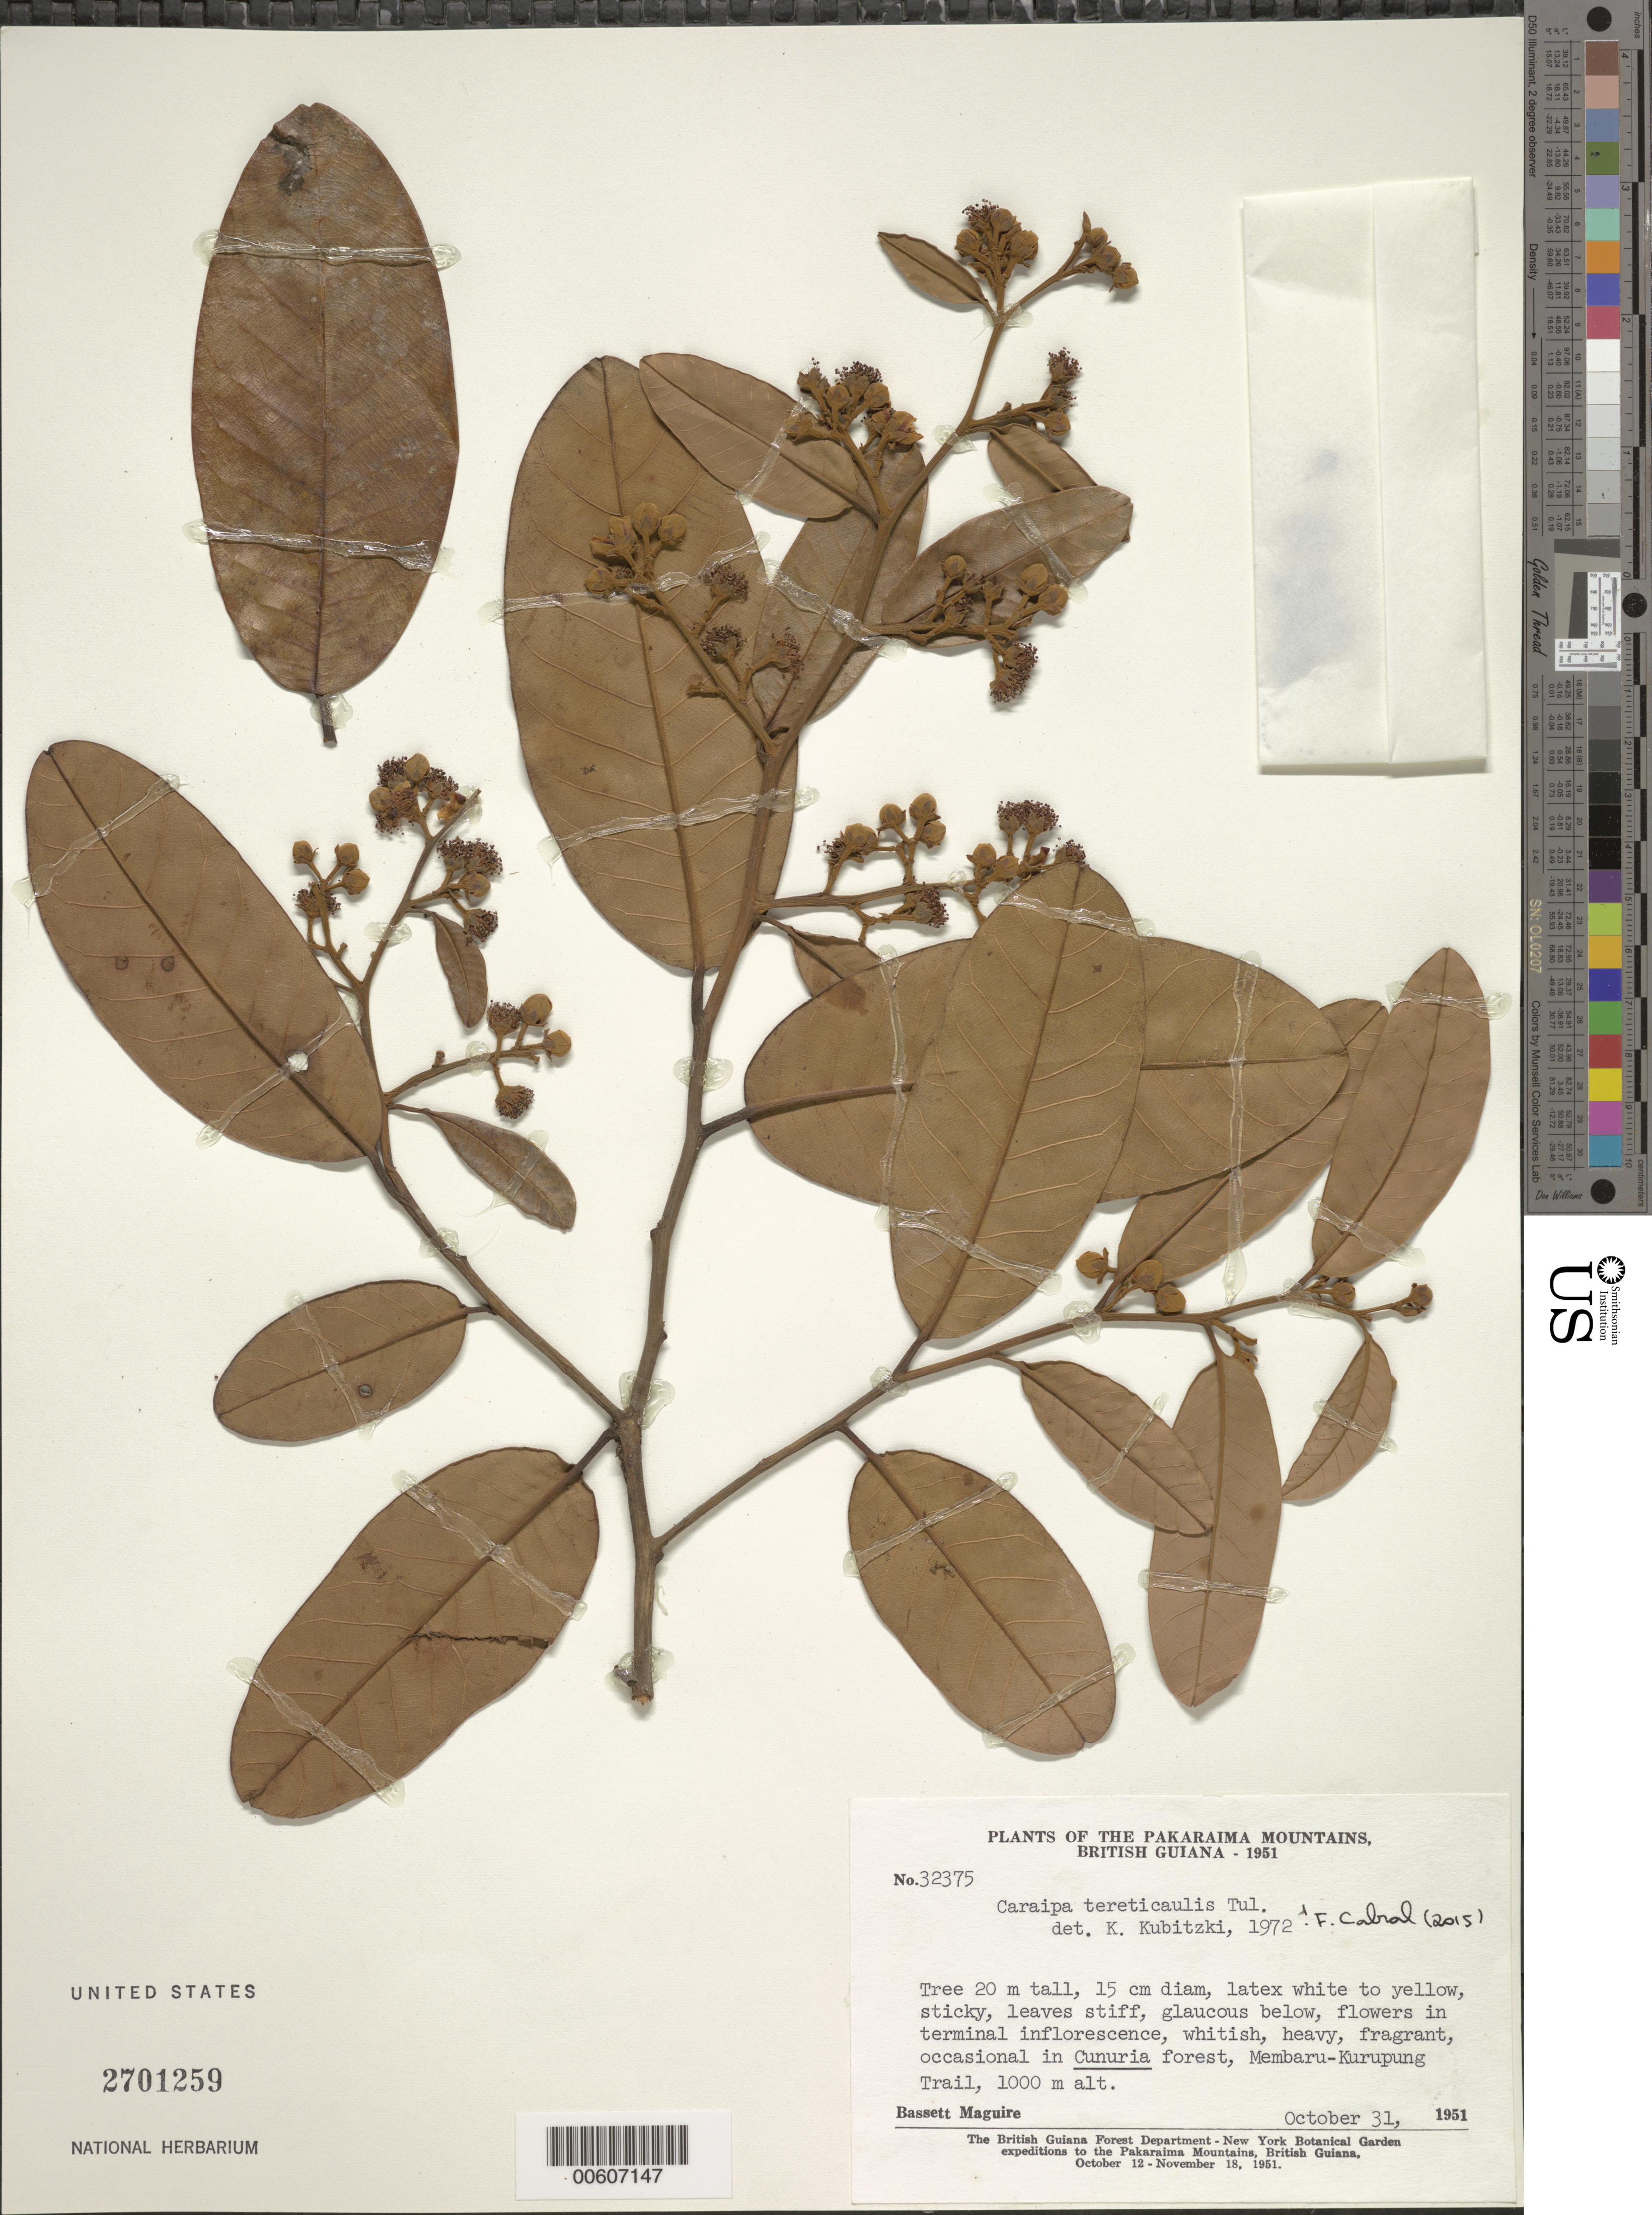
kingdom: Plantae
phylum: Tracheophyta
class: Magnoliopsida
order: Malpighiales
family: Calophyllaceae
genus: Caraipa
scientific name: Caraipa tereticaulis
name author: Tul.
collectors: B. Maguire & D. B. Fanshawe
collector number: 32375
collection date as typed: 29-Oct-51 to 4-Nov-51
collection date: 1951-10-29/1951-11-04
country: Guyana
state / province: Cuyuni-Mazaruni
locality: Membaru-Kurupung Trail, Pakaraima Mts.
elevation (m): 1000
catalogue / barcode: US 2701259